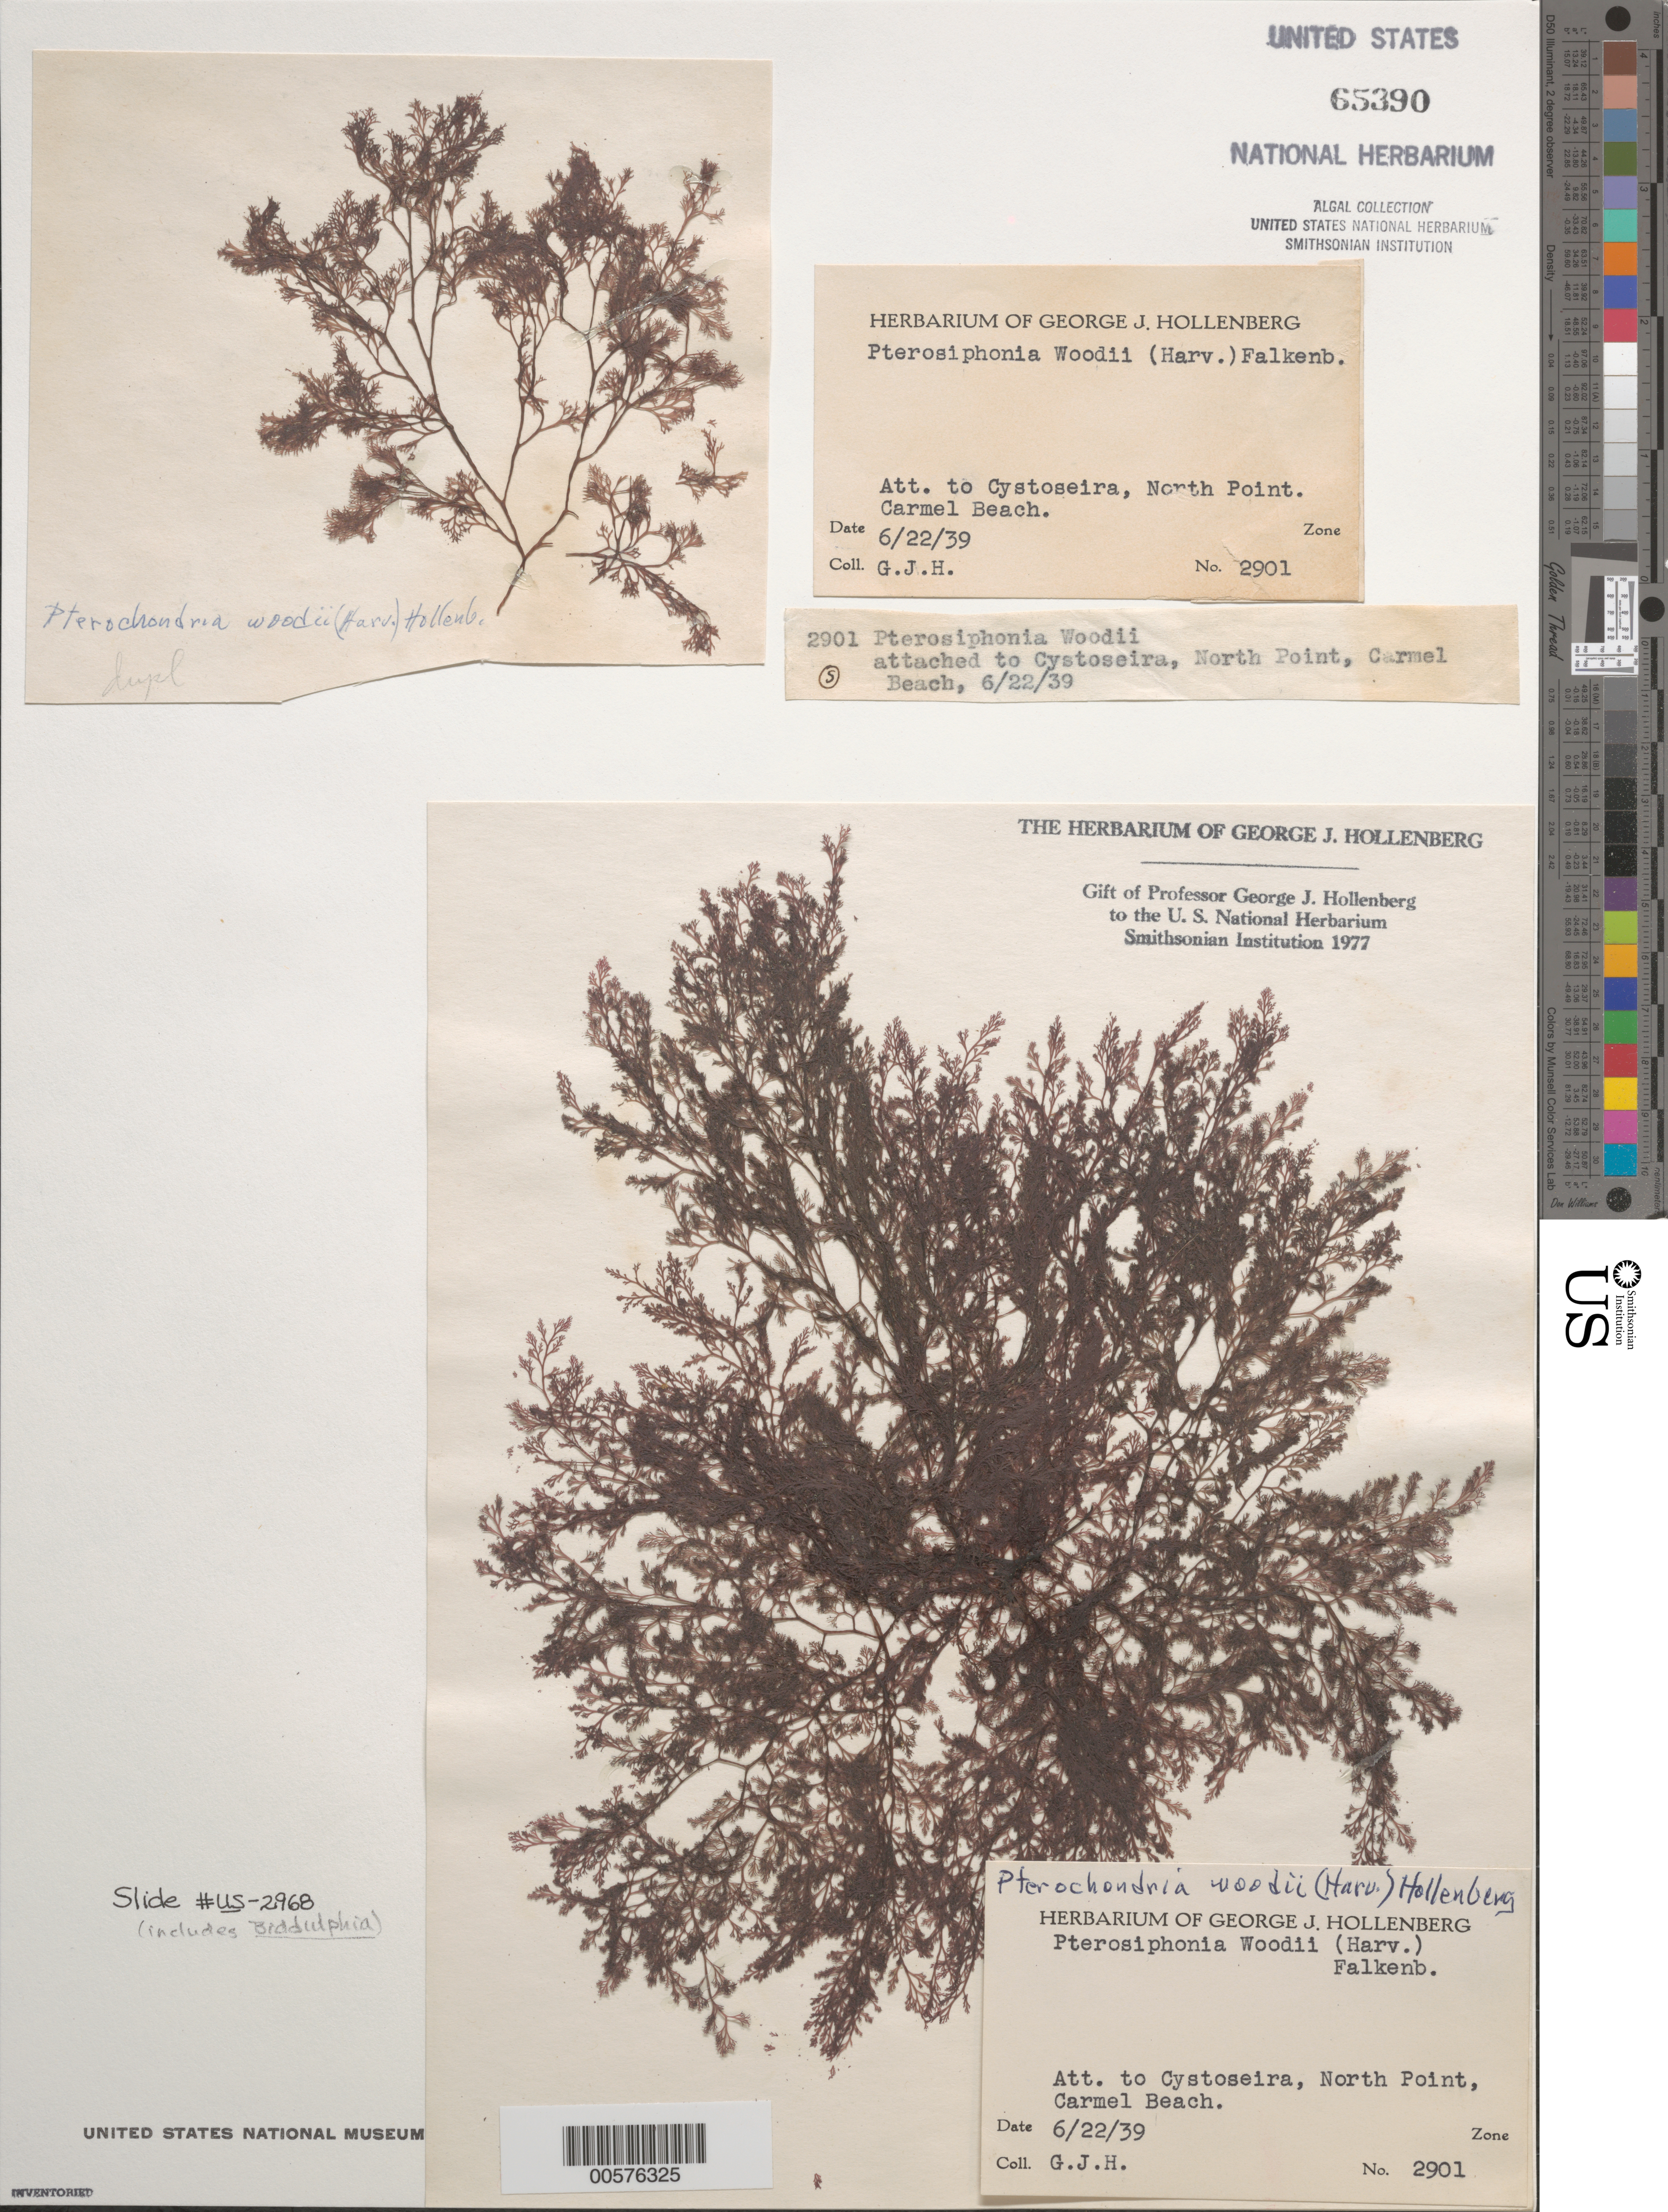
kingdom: Plantae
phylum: Rhodophyta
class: Florideophyceae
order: Ceramiales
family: Rhodomelaceae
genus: Pterochondria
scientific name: Pterochondria woodii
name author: (Harv.) Hollenb.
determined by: Hollenberg, George J.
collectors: G. Hollenberg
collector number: GJH 2901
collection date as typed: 22 Jun 1939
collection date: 1939-06-22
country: United States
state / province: California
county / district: Monterey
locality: North Point, Carmel Beach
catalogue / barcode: US 65390